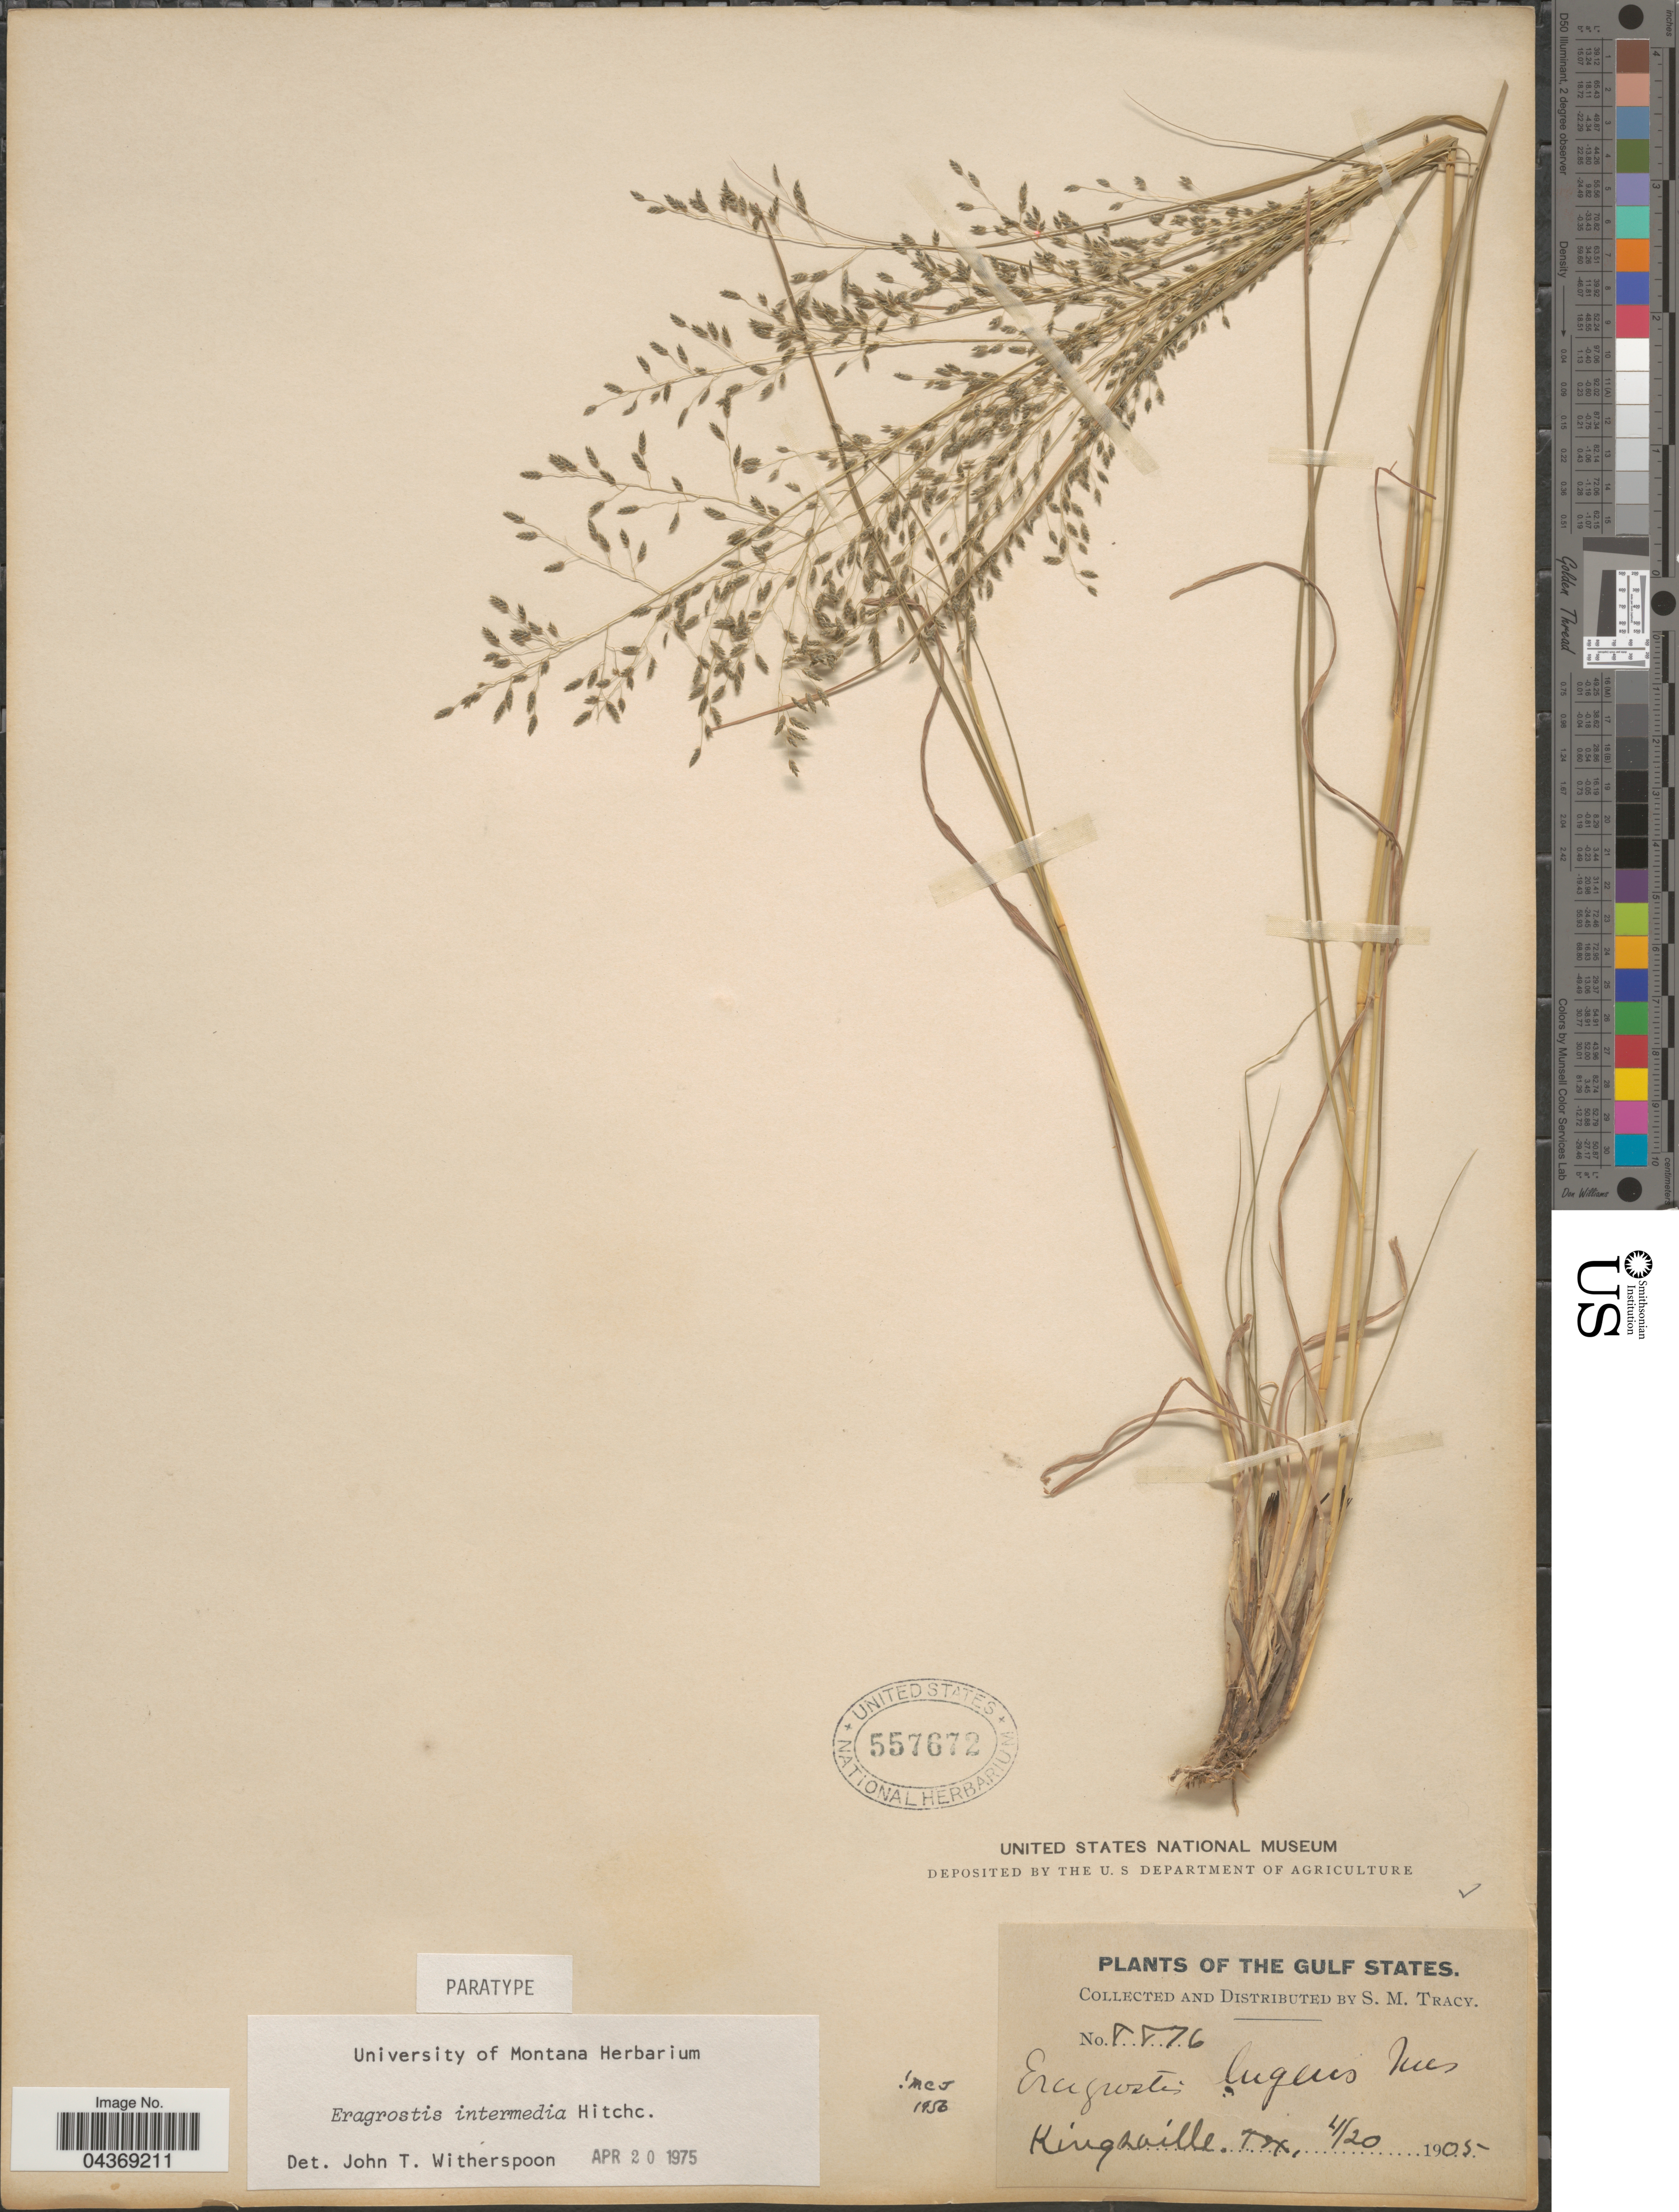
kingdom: Plantae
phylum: Tracheophyta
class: Liliopsida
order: Poales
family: Poaceae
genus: Eragrostis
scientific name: Eragrostis intermedia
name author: Hitchc.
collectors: S. M. Tracy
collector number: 8876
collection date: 1905-04-20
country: United States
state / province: Texas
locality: The Gulf States. Kingsville.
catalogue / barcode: US 557672